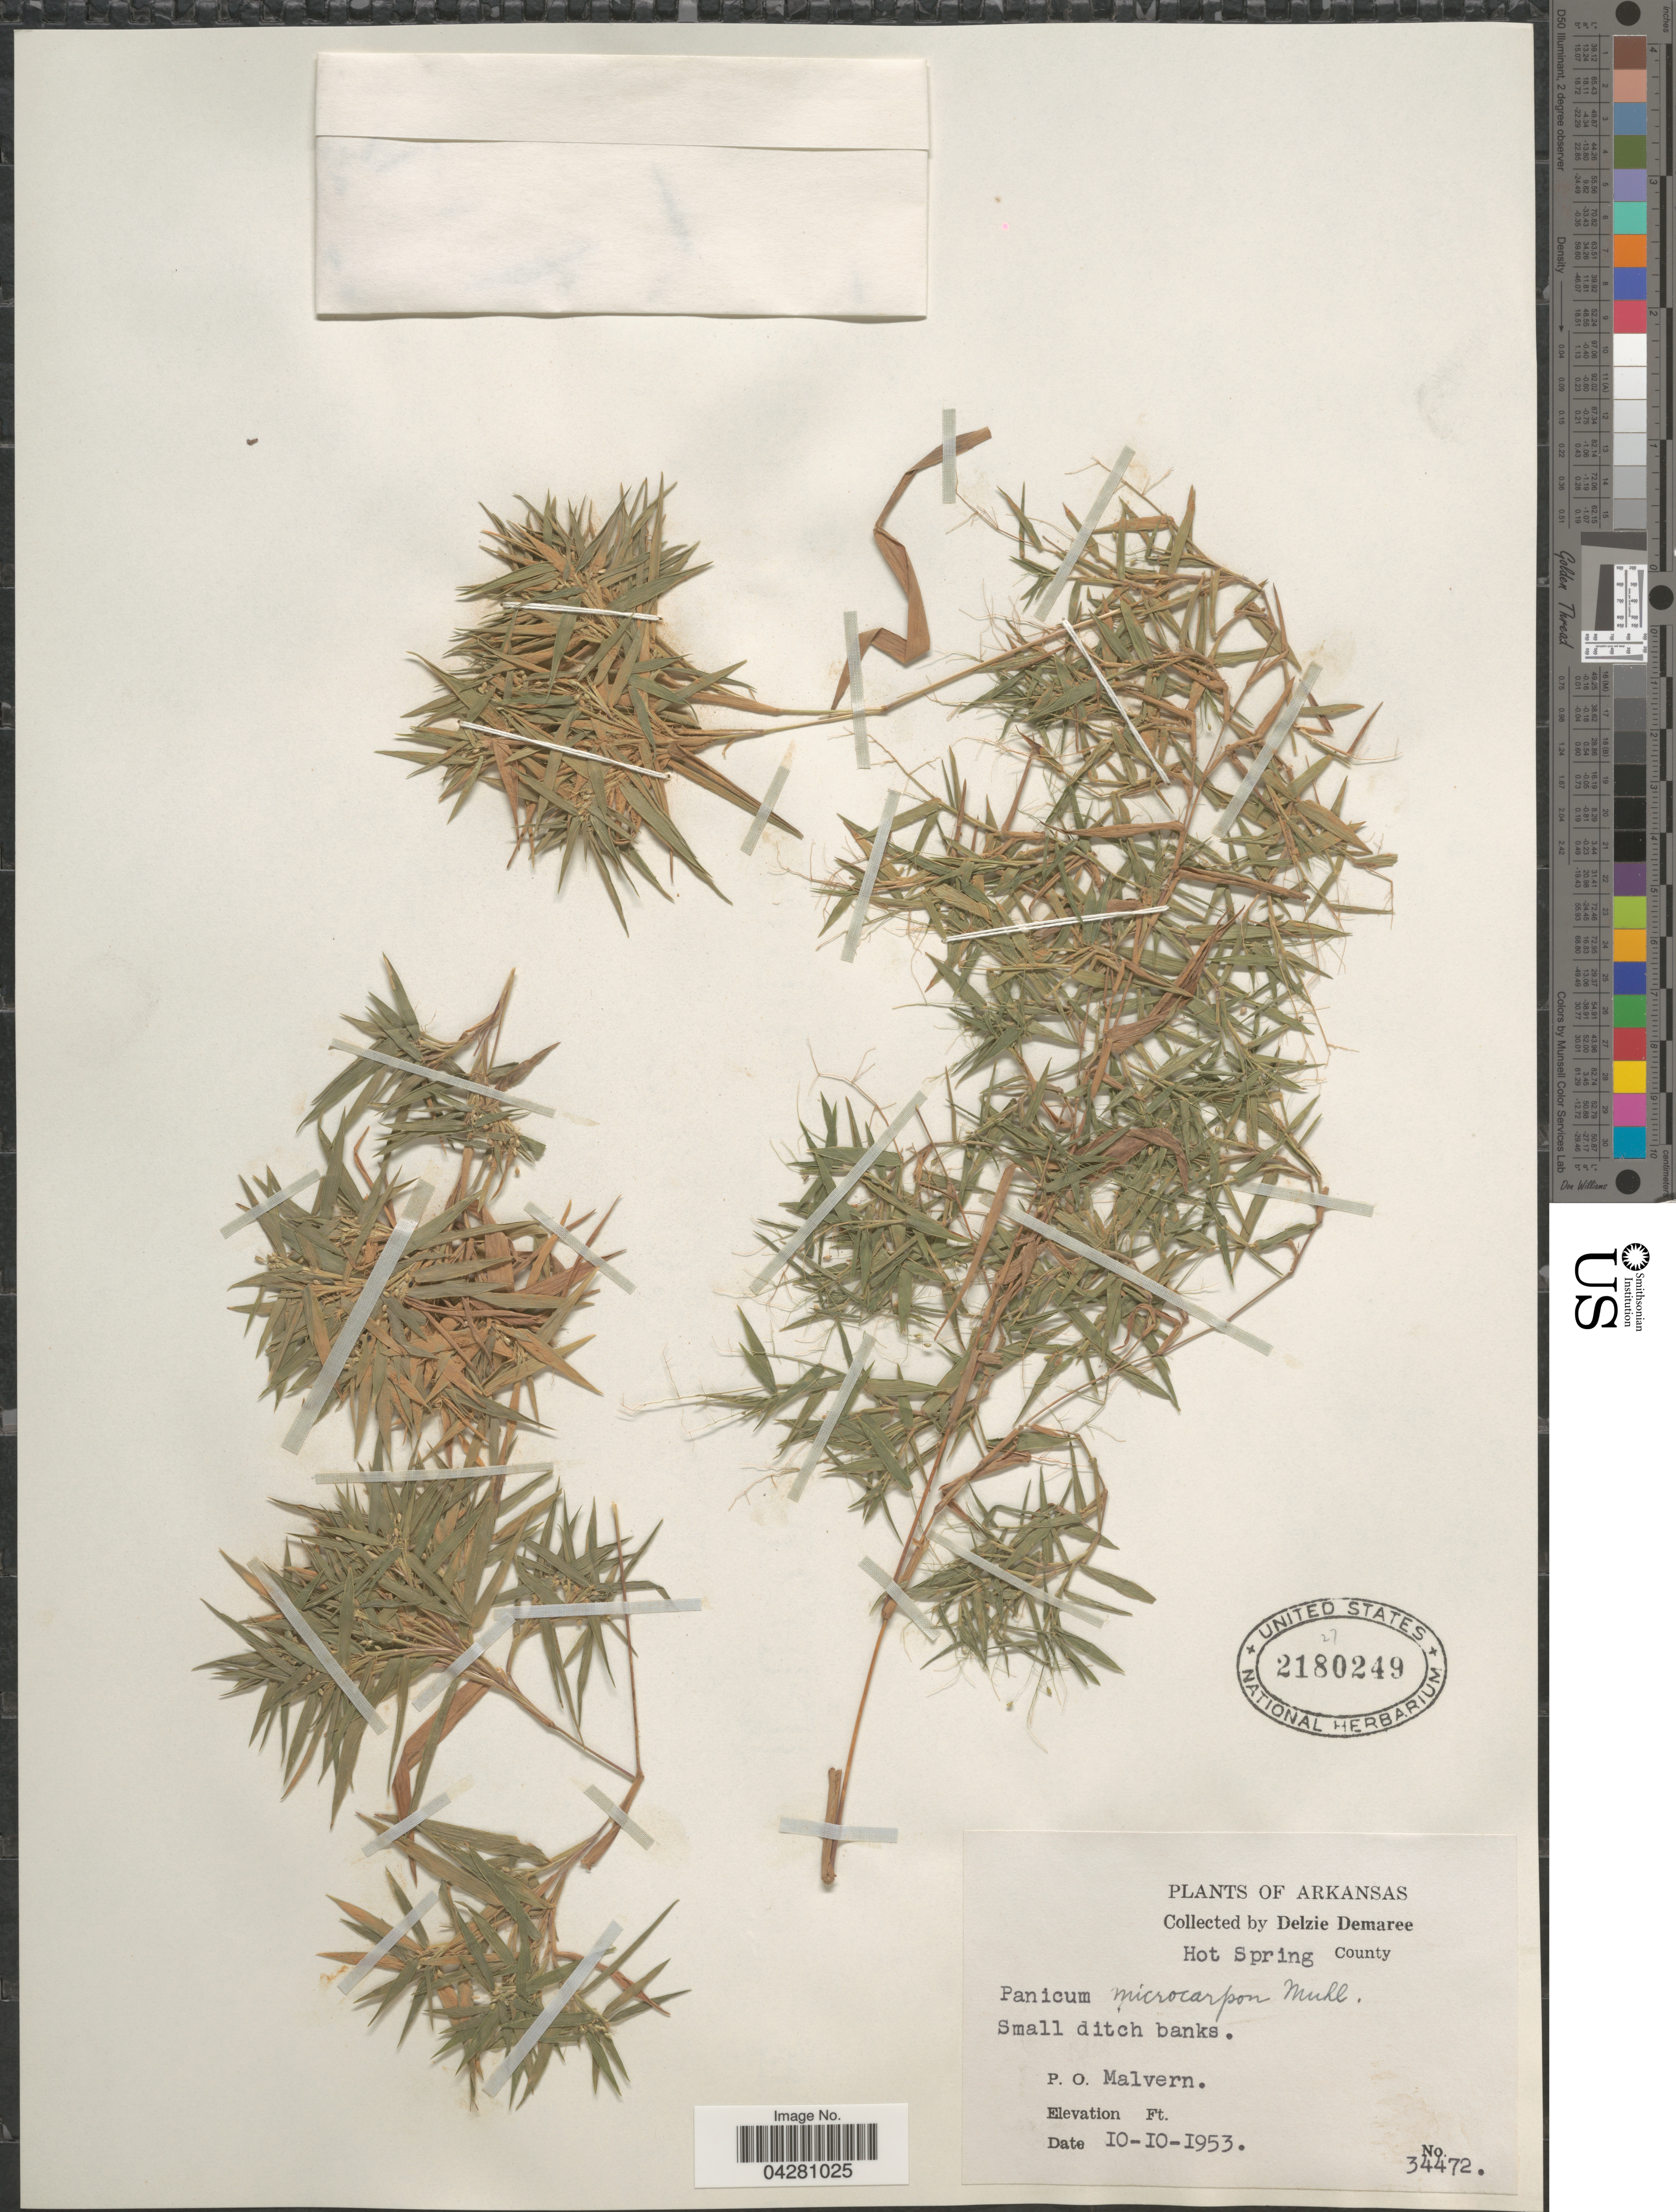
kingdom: Plantae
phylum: Tracheophyta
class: Liliopsida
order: Poales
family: Poaceae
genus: Dichanthelium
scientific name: Dichanthelium dichotomum var. dichotomum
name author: (L.) Gould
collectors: D. Demaree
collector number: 34472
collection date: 1953-10-10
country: United States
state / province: Arkansas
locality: Hot Spring County. P. O. Malvern.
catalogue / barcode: US 2180249